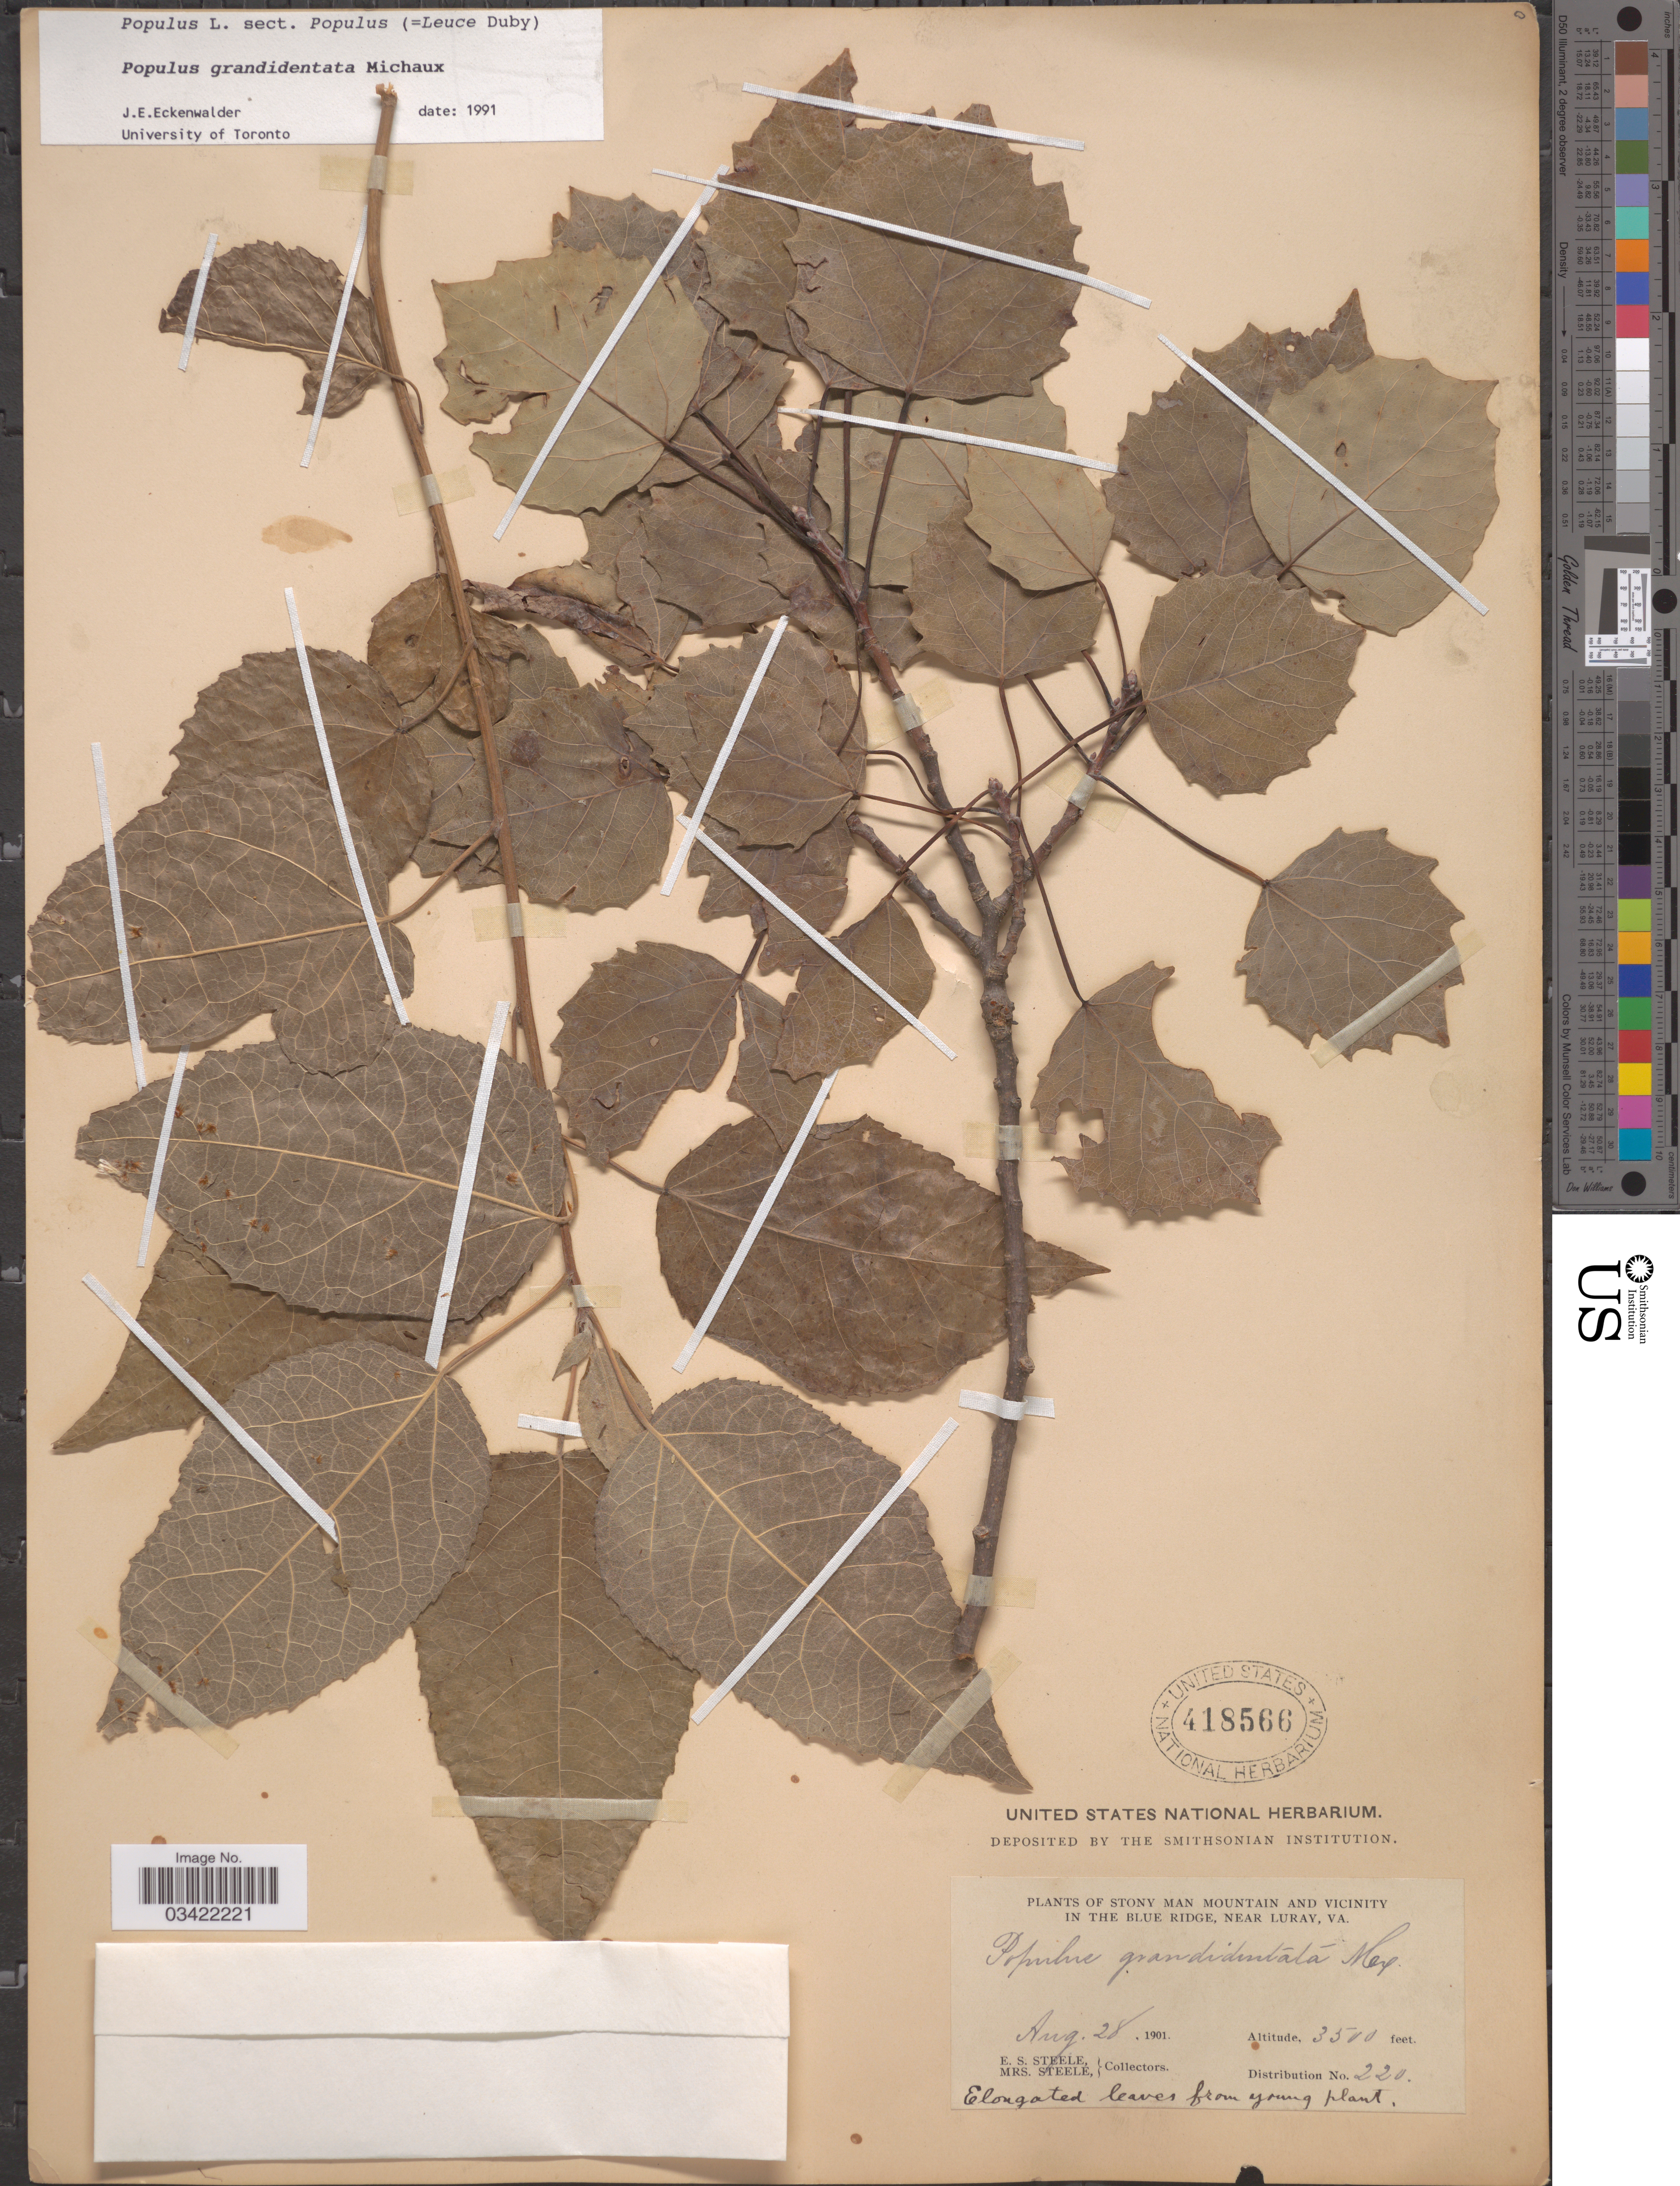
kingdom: Plantae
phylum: Tracheophyta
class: Magnoliopsida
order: Malpighiales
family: Salicaceae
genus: Populus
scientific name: Populus grandidentata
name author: Michx.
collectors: E. Steele & Mrs. E. S. Steele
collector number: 220?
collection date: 1901-08-28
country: United States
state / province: Virginia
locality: Stony Man Mountain and vicinity. In the Blue Ridge, near Luray.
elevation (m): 1067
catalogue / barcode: US 418566